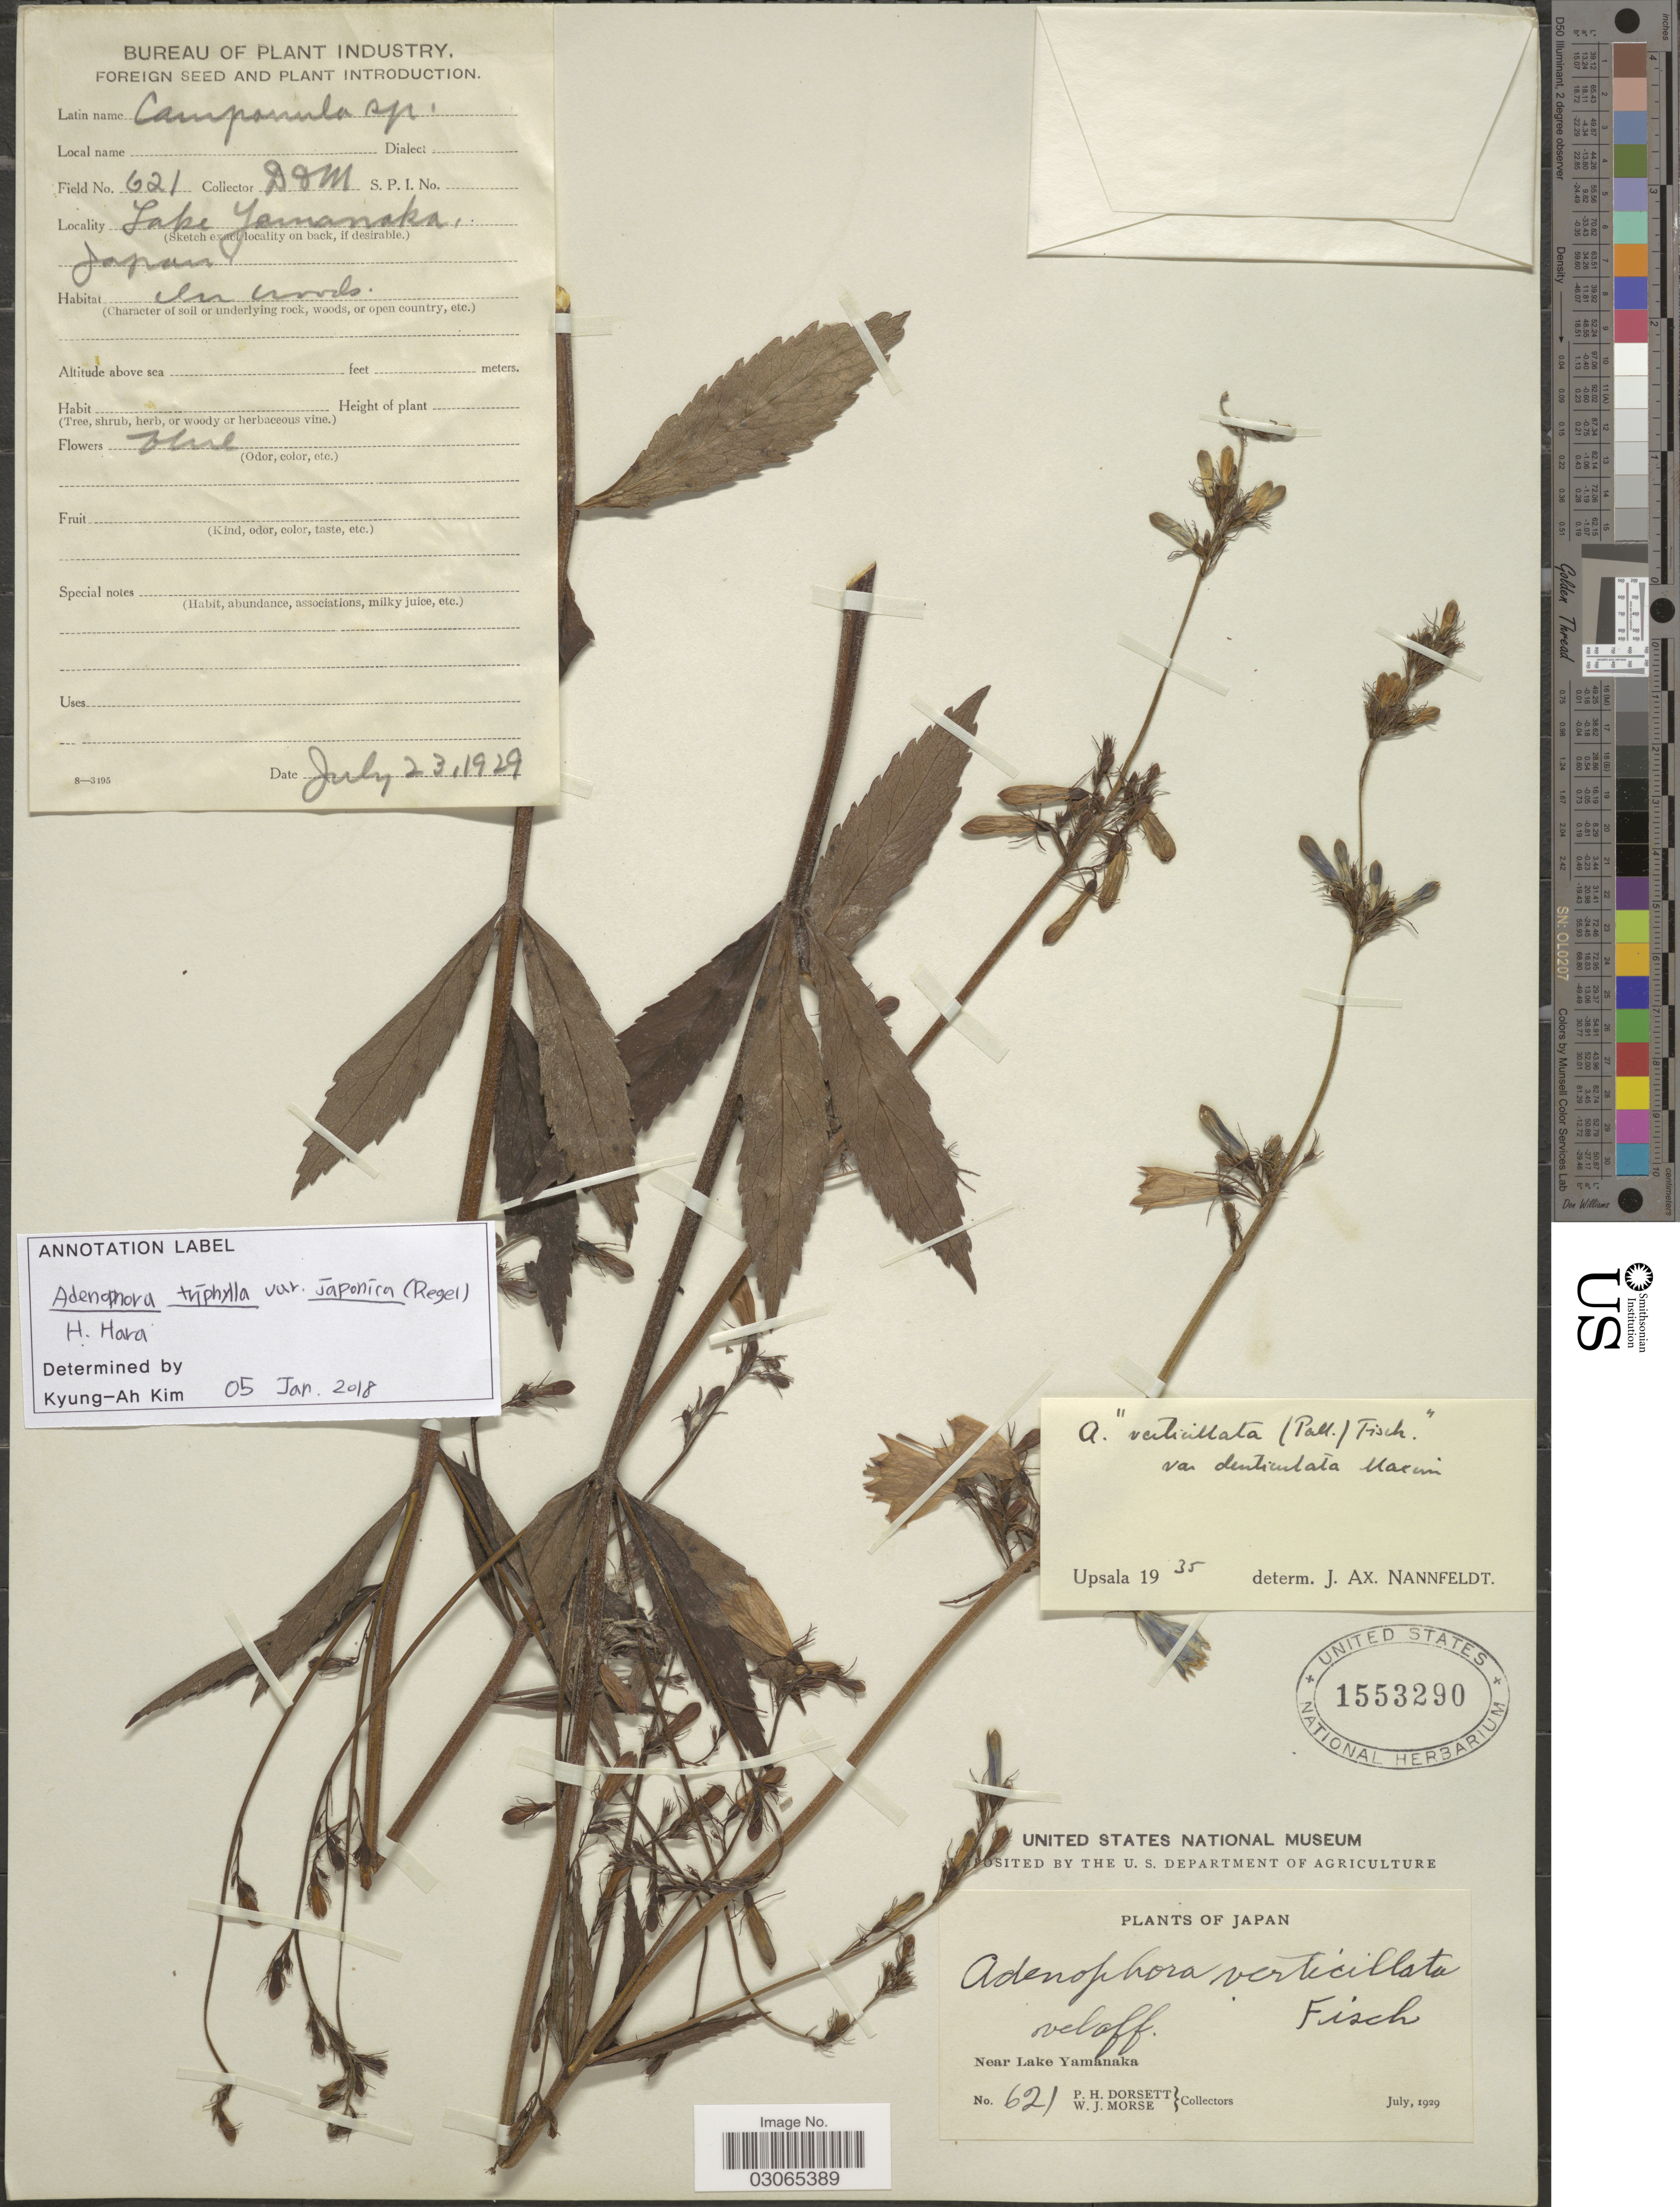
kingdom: Plantae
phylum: Tracheophyta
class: Magnoliopsida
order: Asterales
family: Campanulaceae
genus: Adenophora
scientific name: Adenophora triphylla var. japonica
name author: (Regel) H. Hara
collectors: P. H. Dorsett & W. J. Morse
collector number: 621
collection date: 1929-07-23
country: Japan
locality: Near Lake Yamanaka.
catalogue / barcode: US 1553290